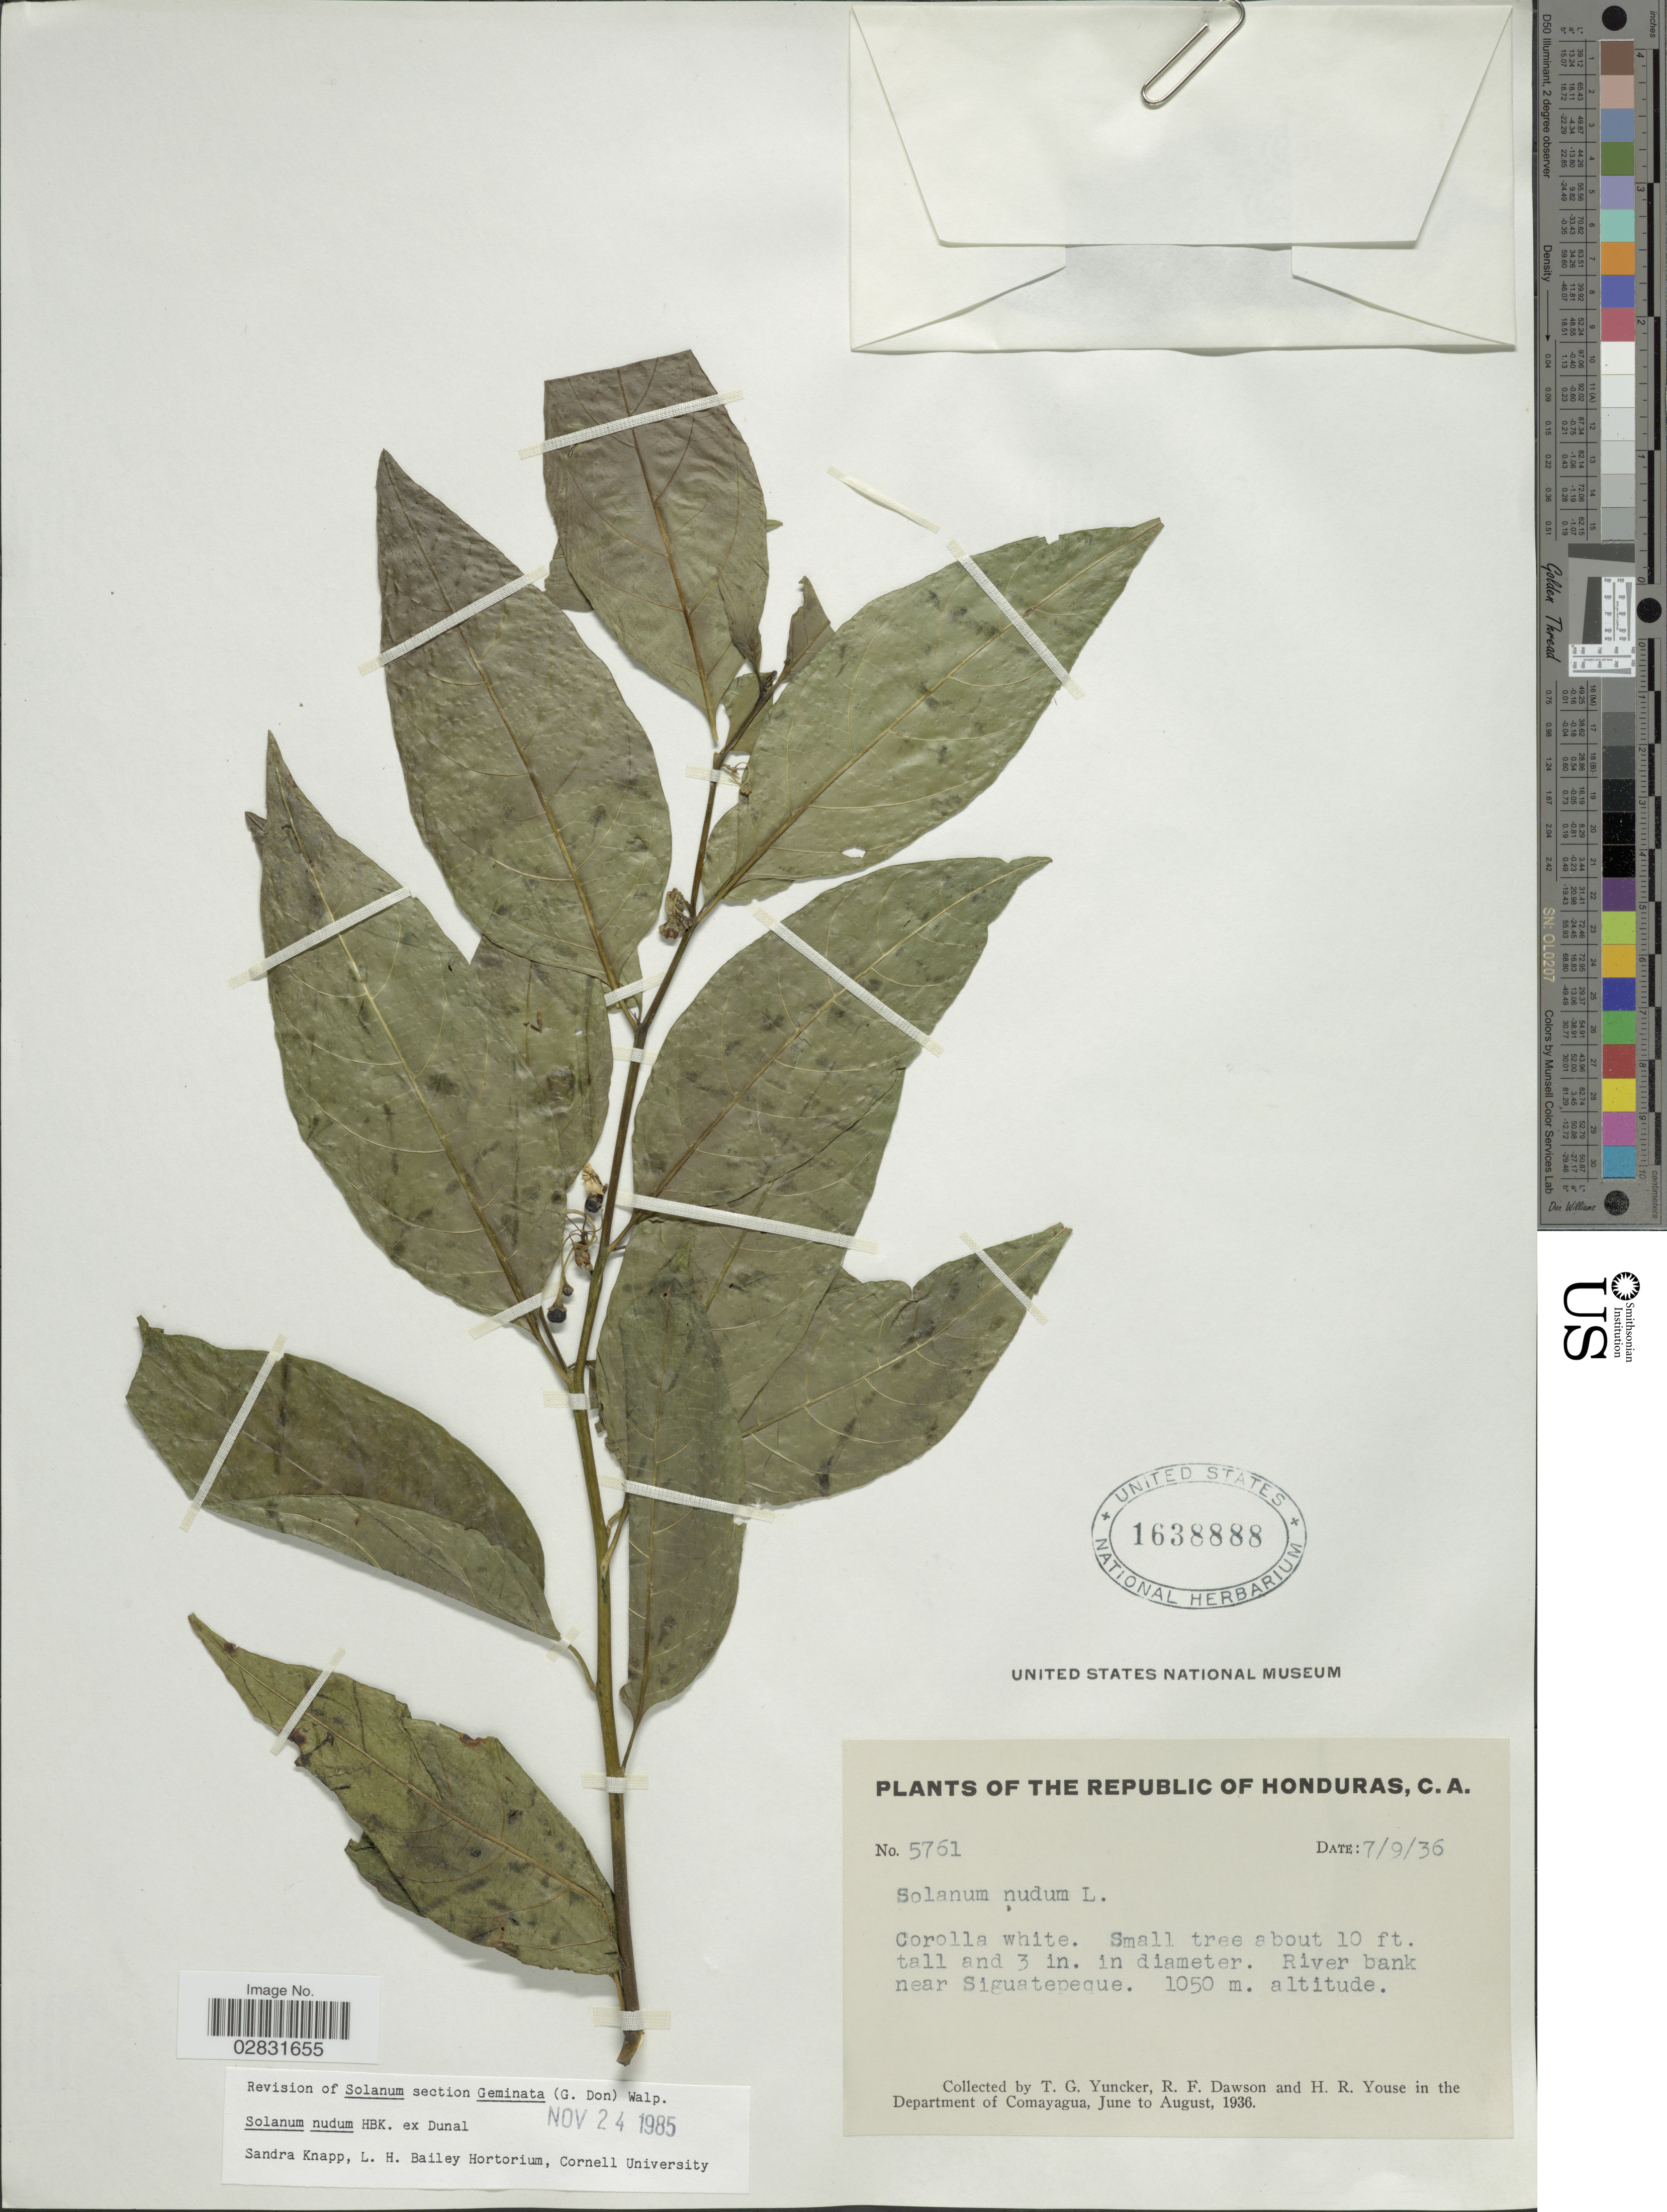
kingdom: Plantae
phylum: Tracheophyta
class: Magnoliopsida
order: Solanales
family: Solanaceae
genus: Solanum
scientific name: Solanum nudum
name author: Humb. & Bonpl. ex Dunal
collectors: T. G. Yuncker, R. F. Dawson & H. Youse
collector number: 5761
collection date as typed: Transcribed d/m/y: 7/9/36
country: Honduras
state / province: Comayagua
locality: River bank near Siguatepeque. In the Department of Coamayagua.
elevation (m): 1050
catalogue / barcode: US 1638888